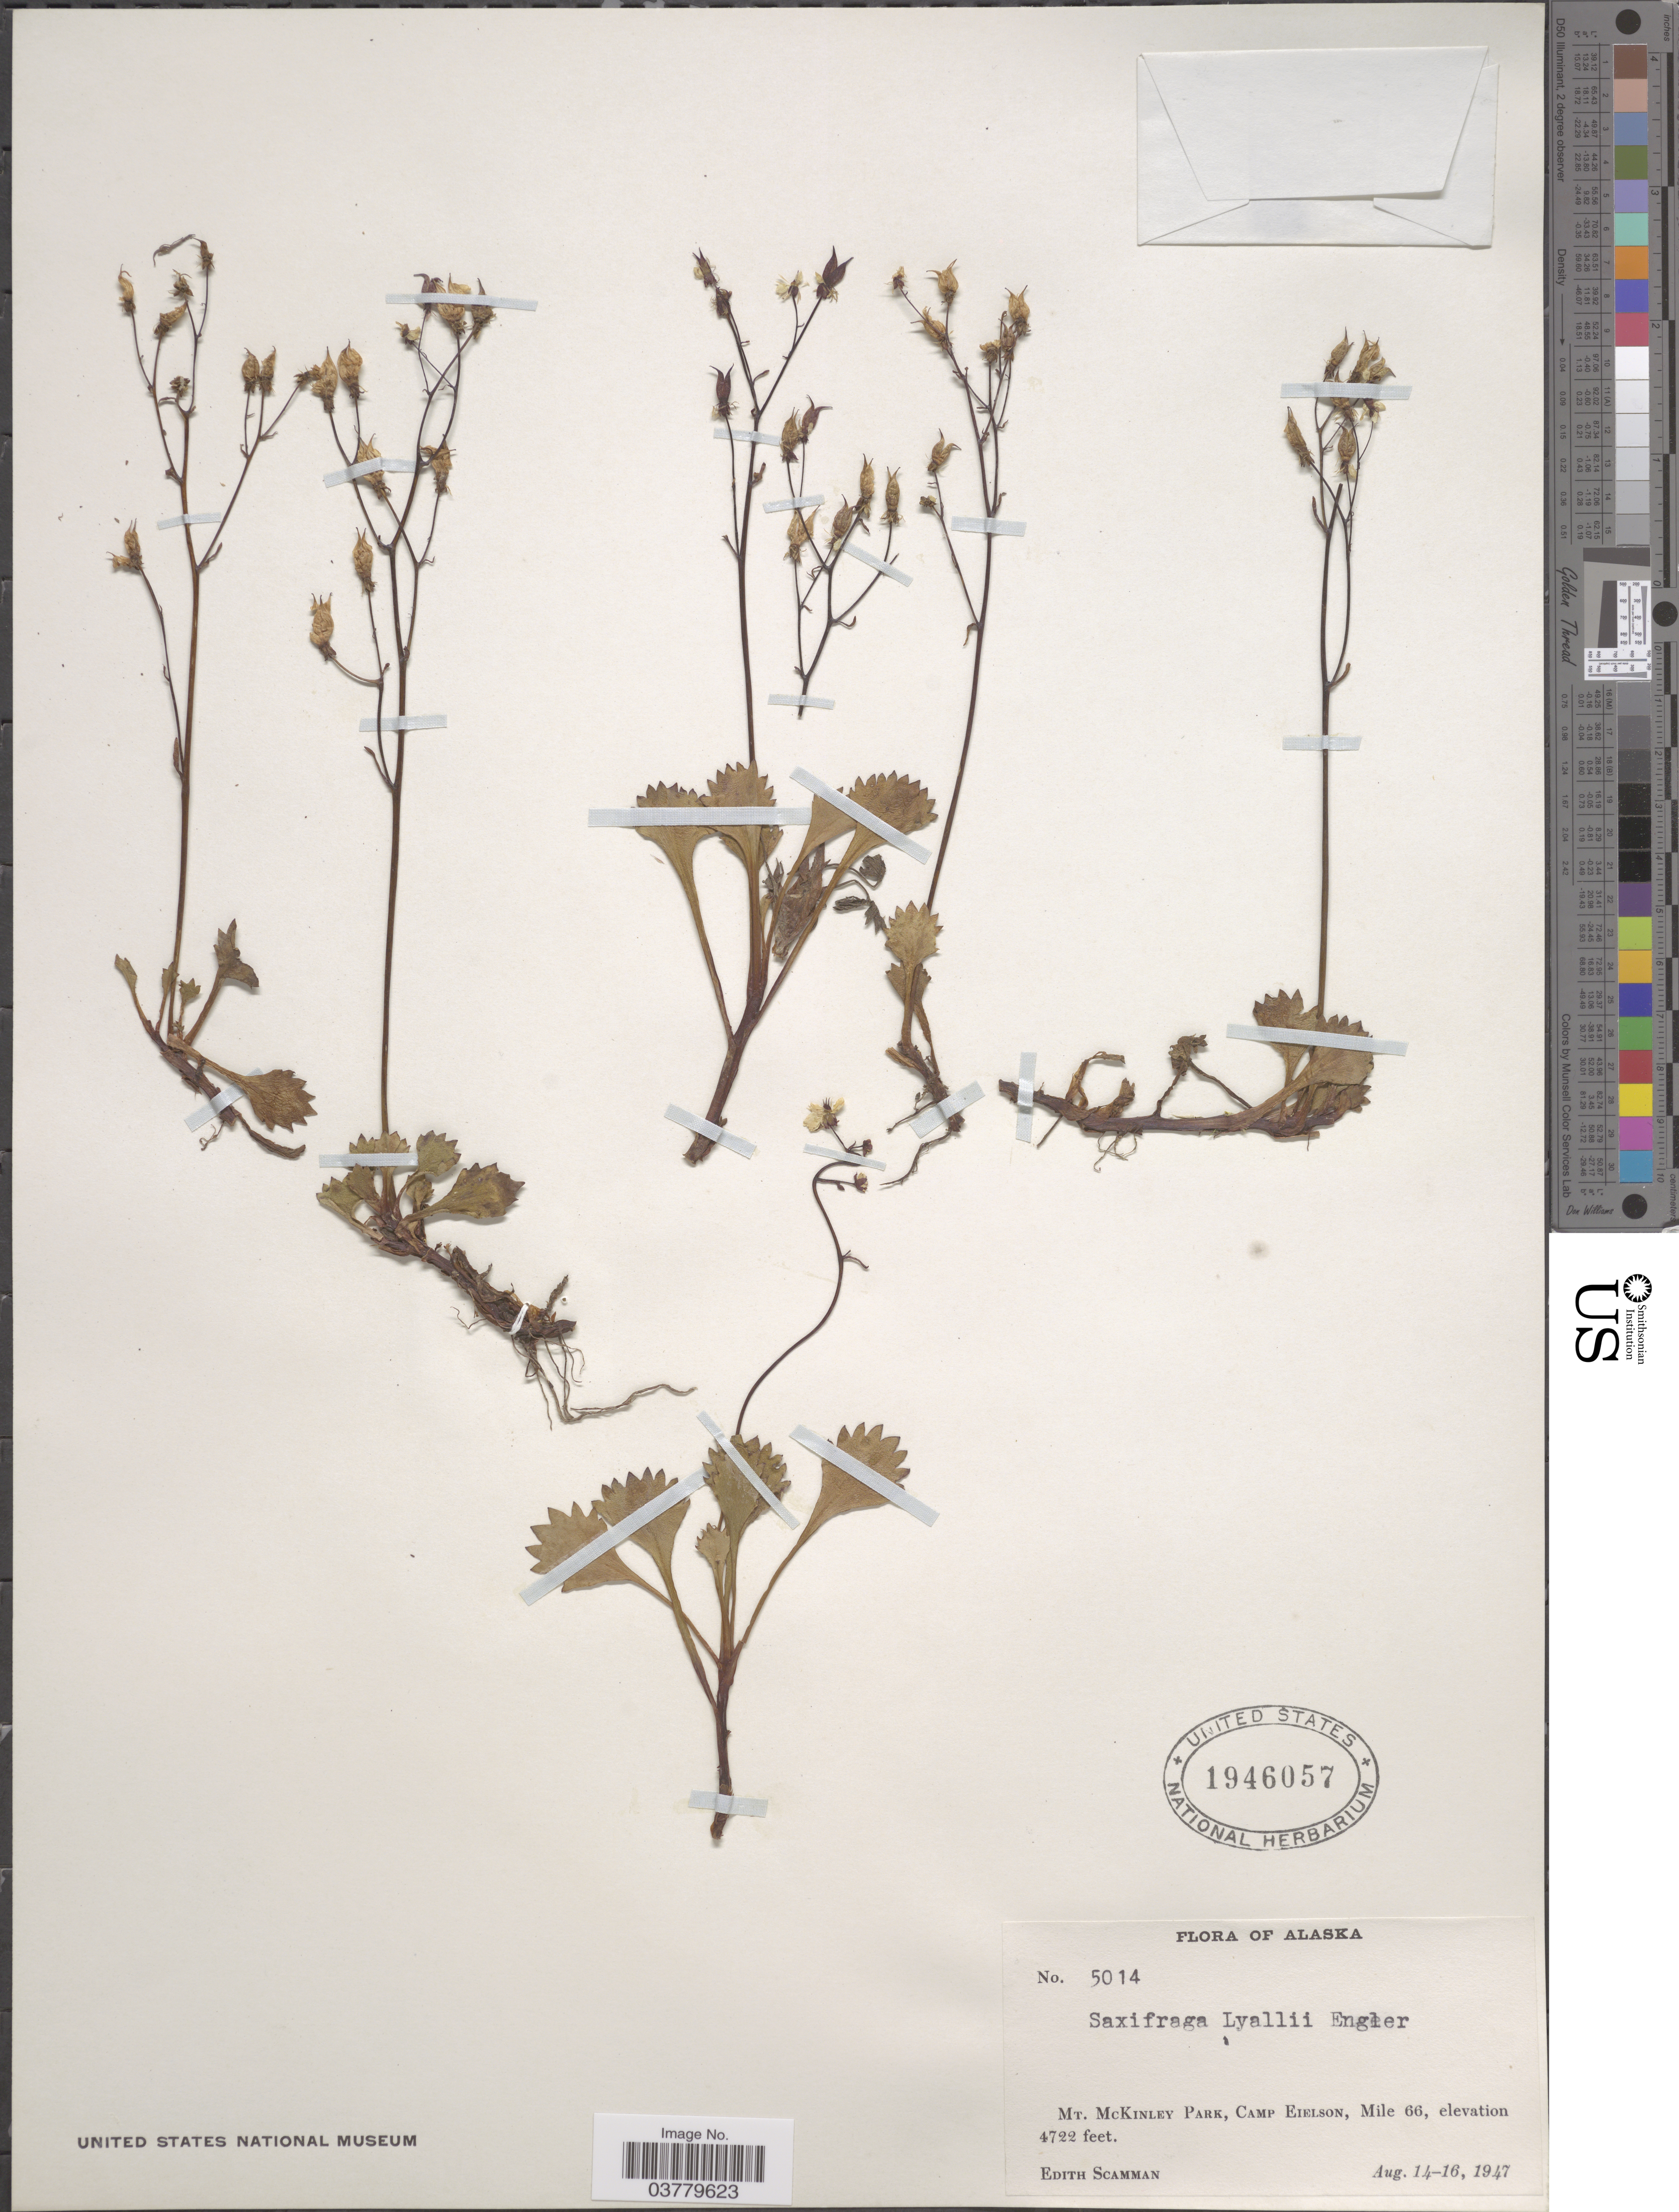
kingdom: Plantae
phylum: Tracheophyta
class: Magnoliopsida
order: Saxifragales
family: Saxifragaceae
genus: Micranthes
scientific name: Micranthes lyalii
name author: (Engl.) Small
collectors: E. Scamman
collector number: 5014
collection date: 1947-08-14/1947-08-16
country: United States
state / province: Alaska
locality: Mt. McKinley Park, Camp Eielson, Mile 66.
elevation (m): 1439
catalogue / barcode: US 1946057